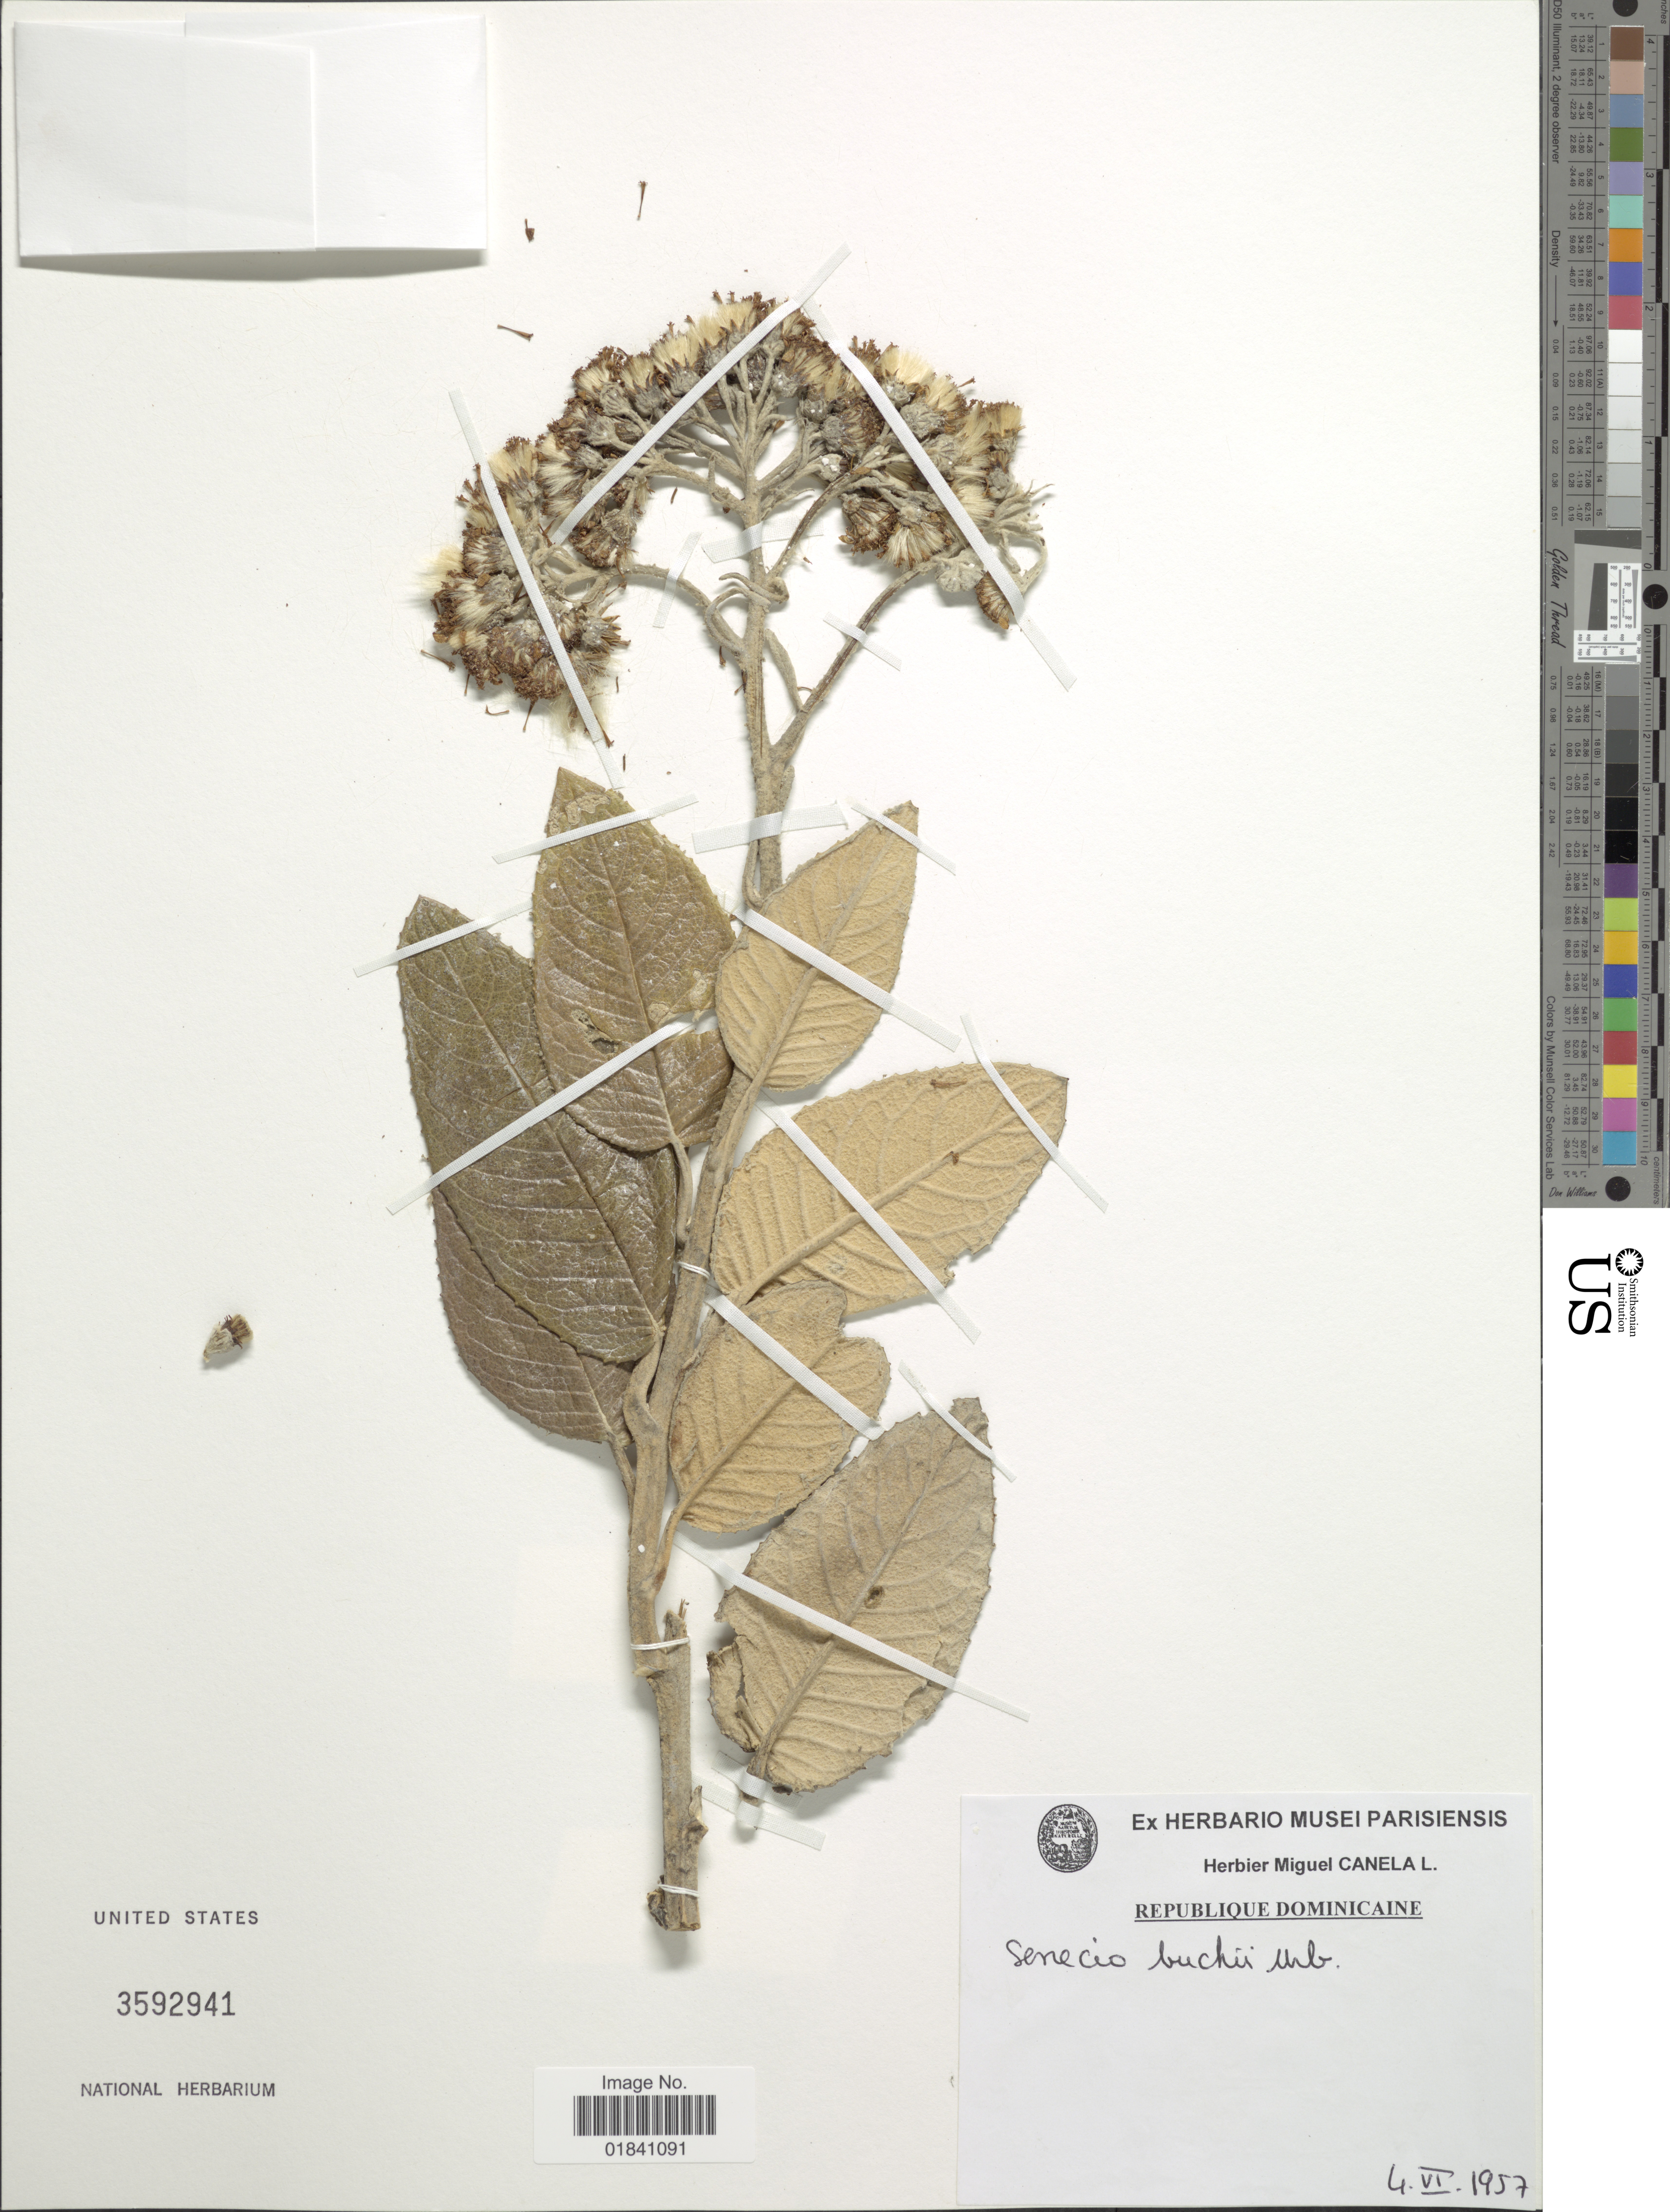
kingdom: Plantae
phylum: Tracheophyta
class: Magnoliopsida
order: Asterales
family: Asteraceae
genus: Senecio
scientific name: Senecio buchii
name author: Urb.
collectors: ex herb. M. Canela-L.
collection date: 1957-04-04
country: Dominica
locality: Republique Dominicaine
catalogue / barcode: US 3592941